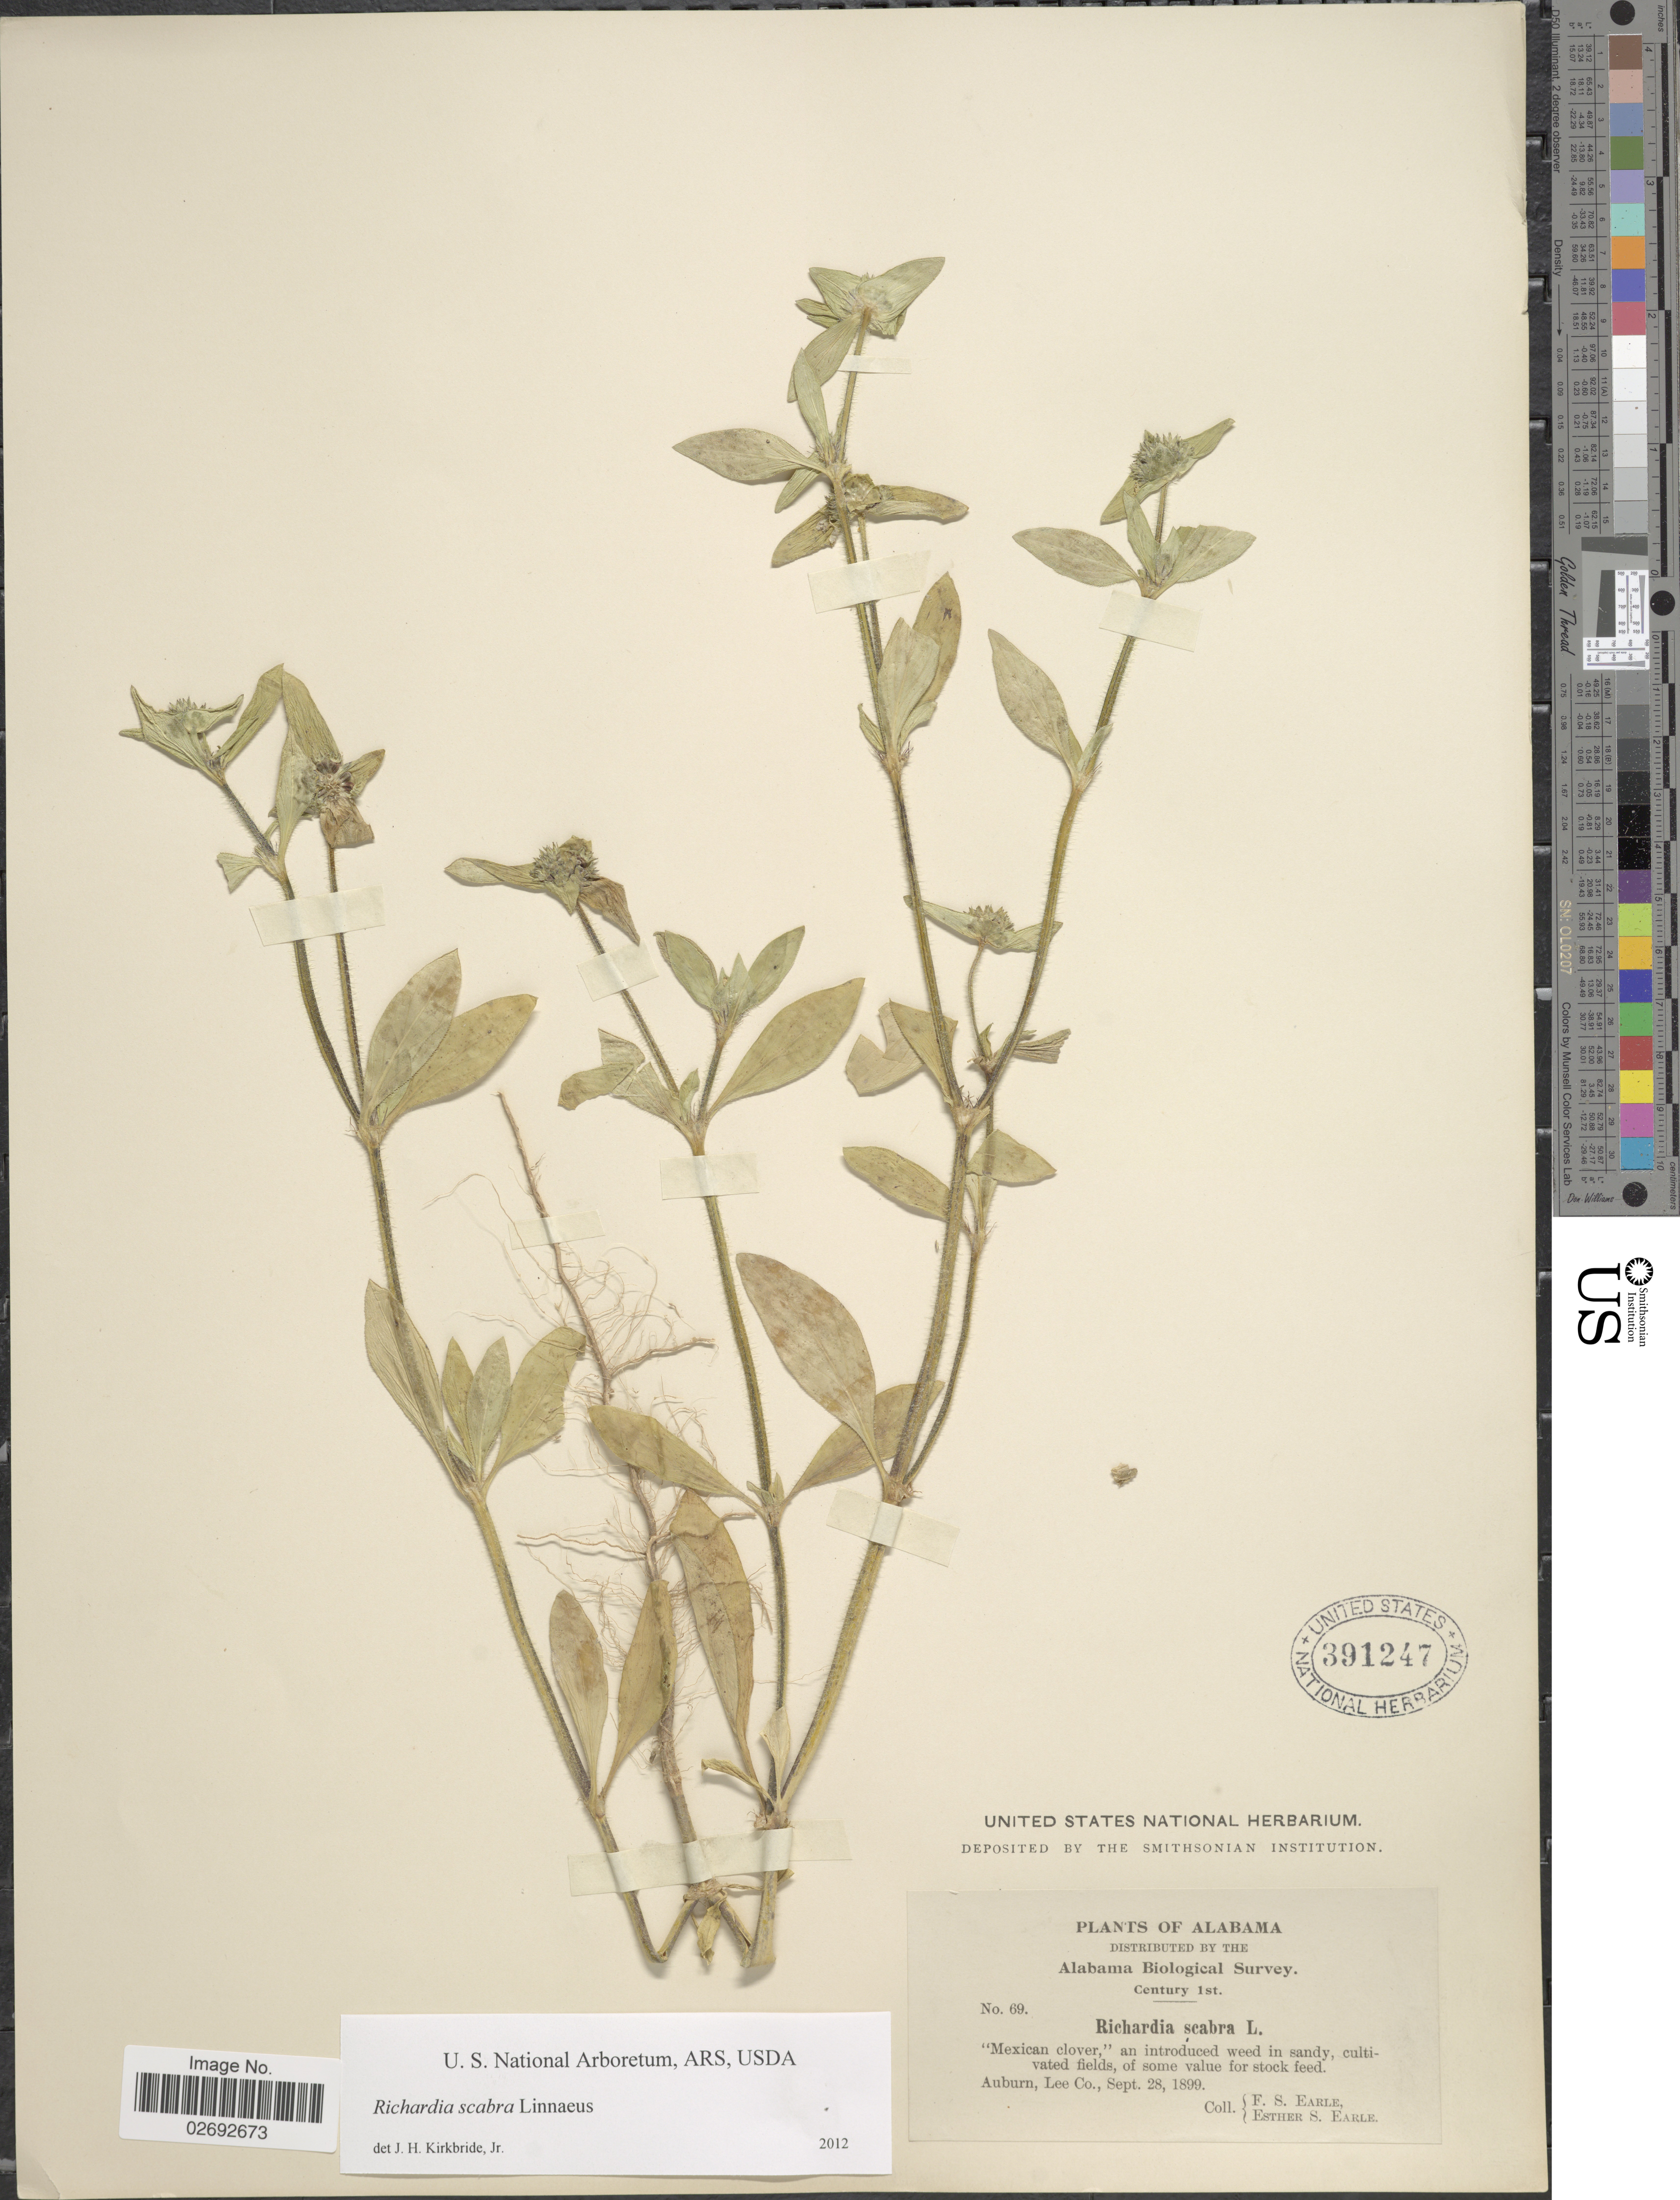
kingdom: Plantae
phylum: Tracheophyta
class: Magnoliopsida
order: Gentianales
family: Rubiaceae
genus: Richardia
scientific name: Richardia scabra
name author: L.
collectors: F. S. Earle & E. S. Earle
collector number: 69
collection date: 1899-09-28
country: United States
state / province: Alabama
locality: Auburn, Lee Co.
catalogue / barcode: US 391247